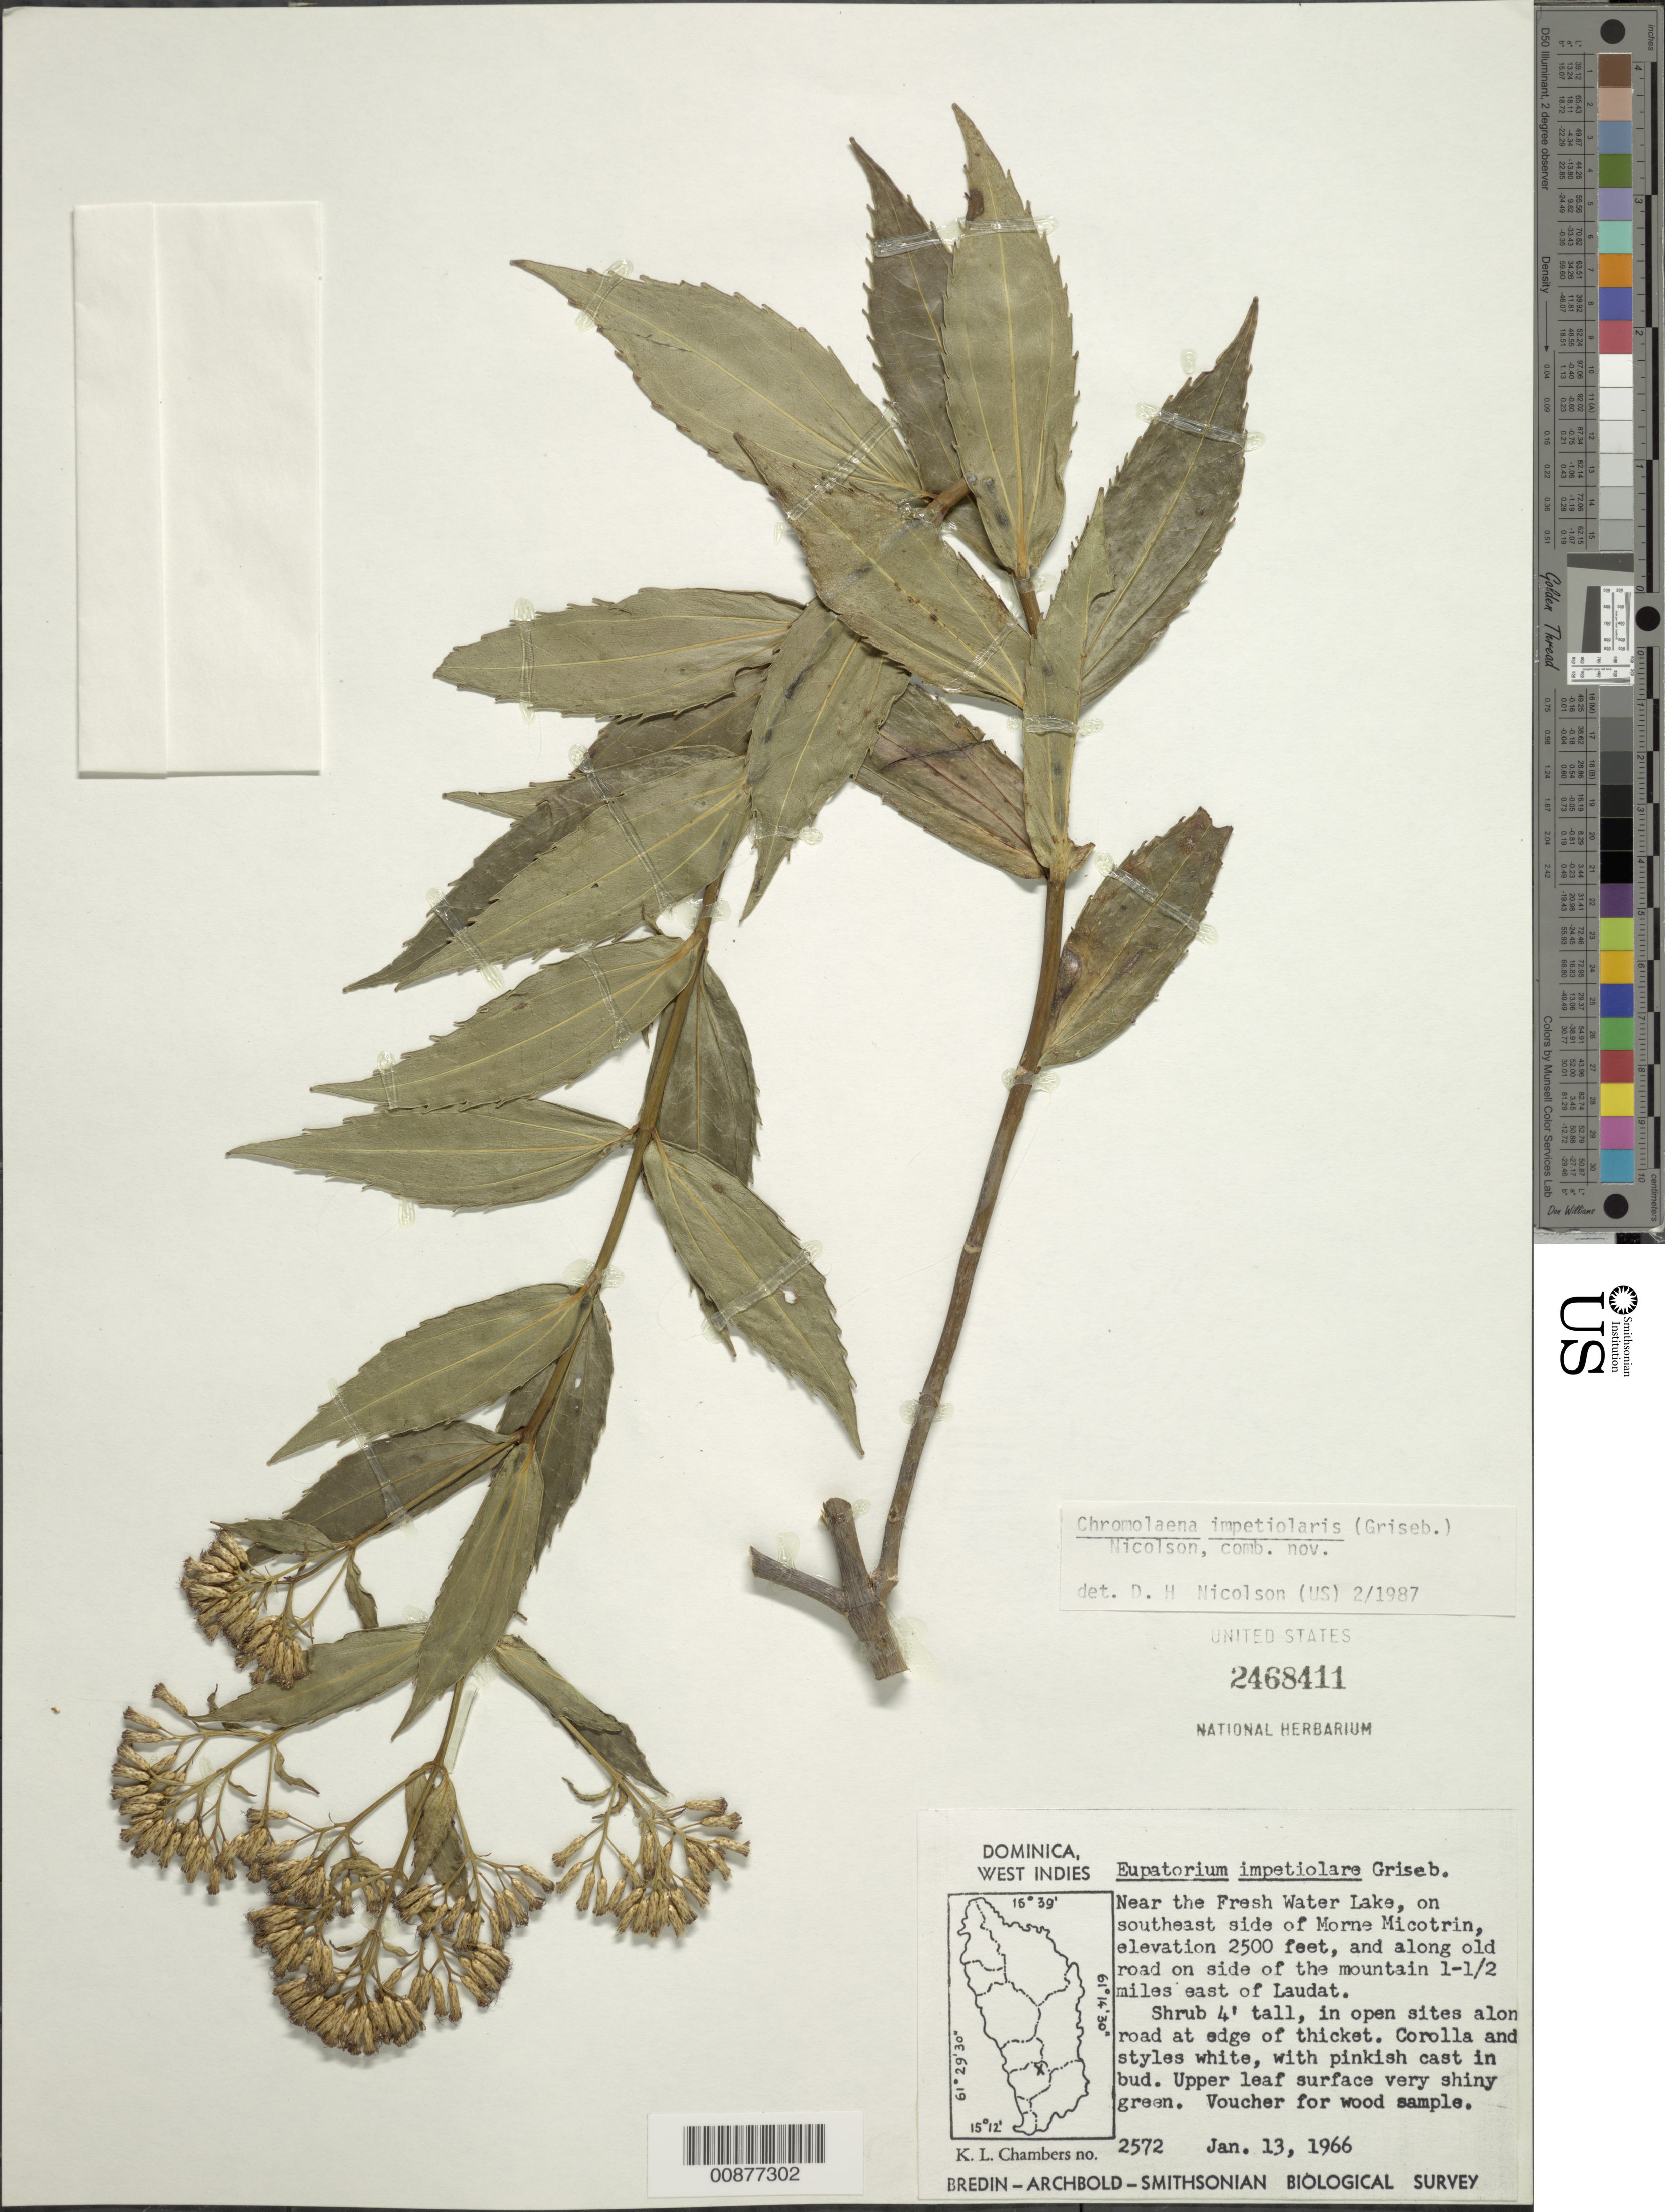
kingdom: Plantae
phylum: Tracheophyta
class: Magnoliopsida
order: Asterales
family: Asteraceae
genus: Chromolaena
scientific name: Chromolaena impetiolaris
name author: (Griseb.) Nicolson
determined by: Nicolson, Dan H.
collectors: K. L. Chambers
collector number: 2572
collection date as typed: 13 Jan 1966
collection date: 1966-01-13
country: Dominica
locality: Near Fresh Water Lake, on SE side of Morne Micotrin, and along old road on side of mountain 1-1.5 miles east of Laudat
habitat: In open sites along road at edge of thicket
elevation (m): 762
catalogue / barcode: US 2468411